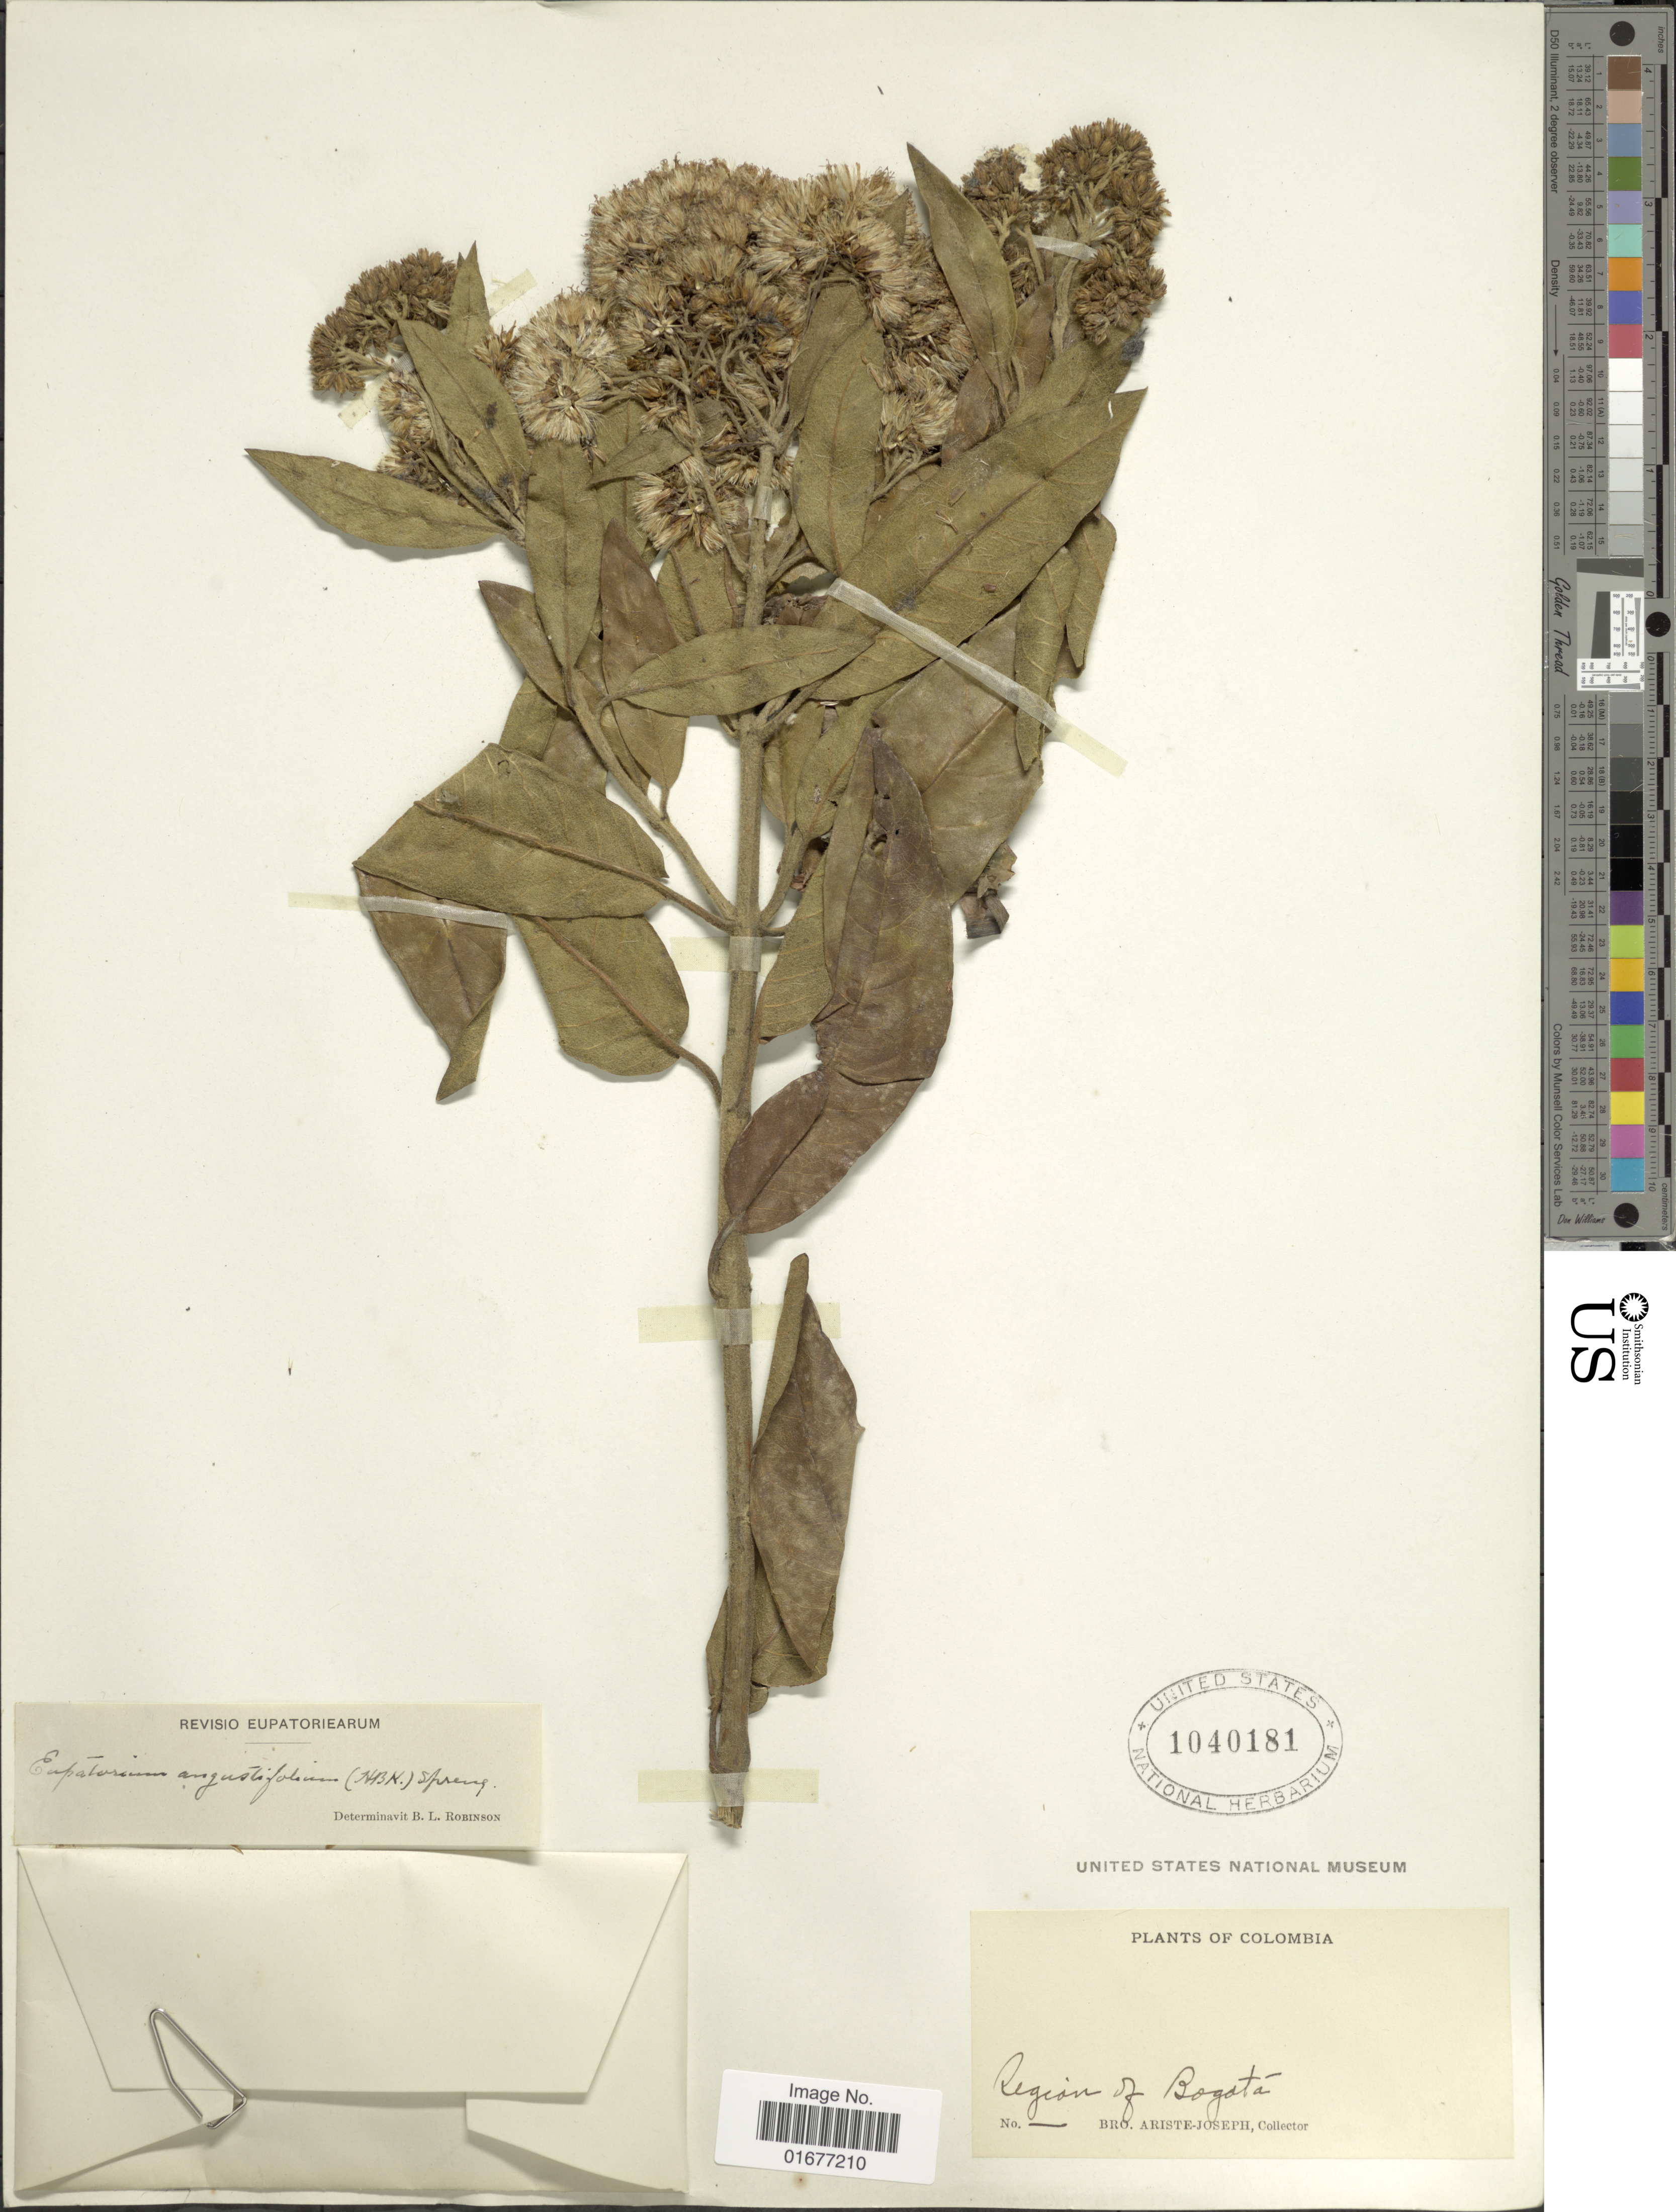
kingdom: Plantae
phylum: Tracheophyta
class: Magnoliopsida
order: Asterales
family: Asteraceae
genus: Ageratina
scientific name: Ageratina angustifolia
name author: (Kunth) R.M. King & H. Rob.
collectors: Bro. Ariste-Joseph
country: Colombia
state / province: Bogota D.C.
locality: Region of Bogota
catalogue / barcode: US 1040181